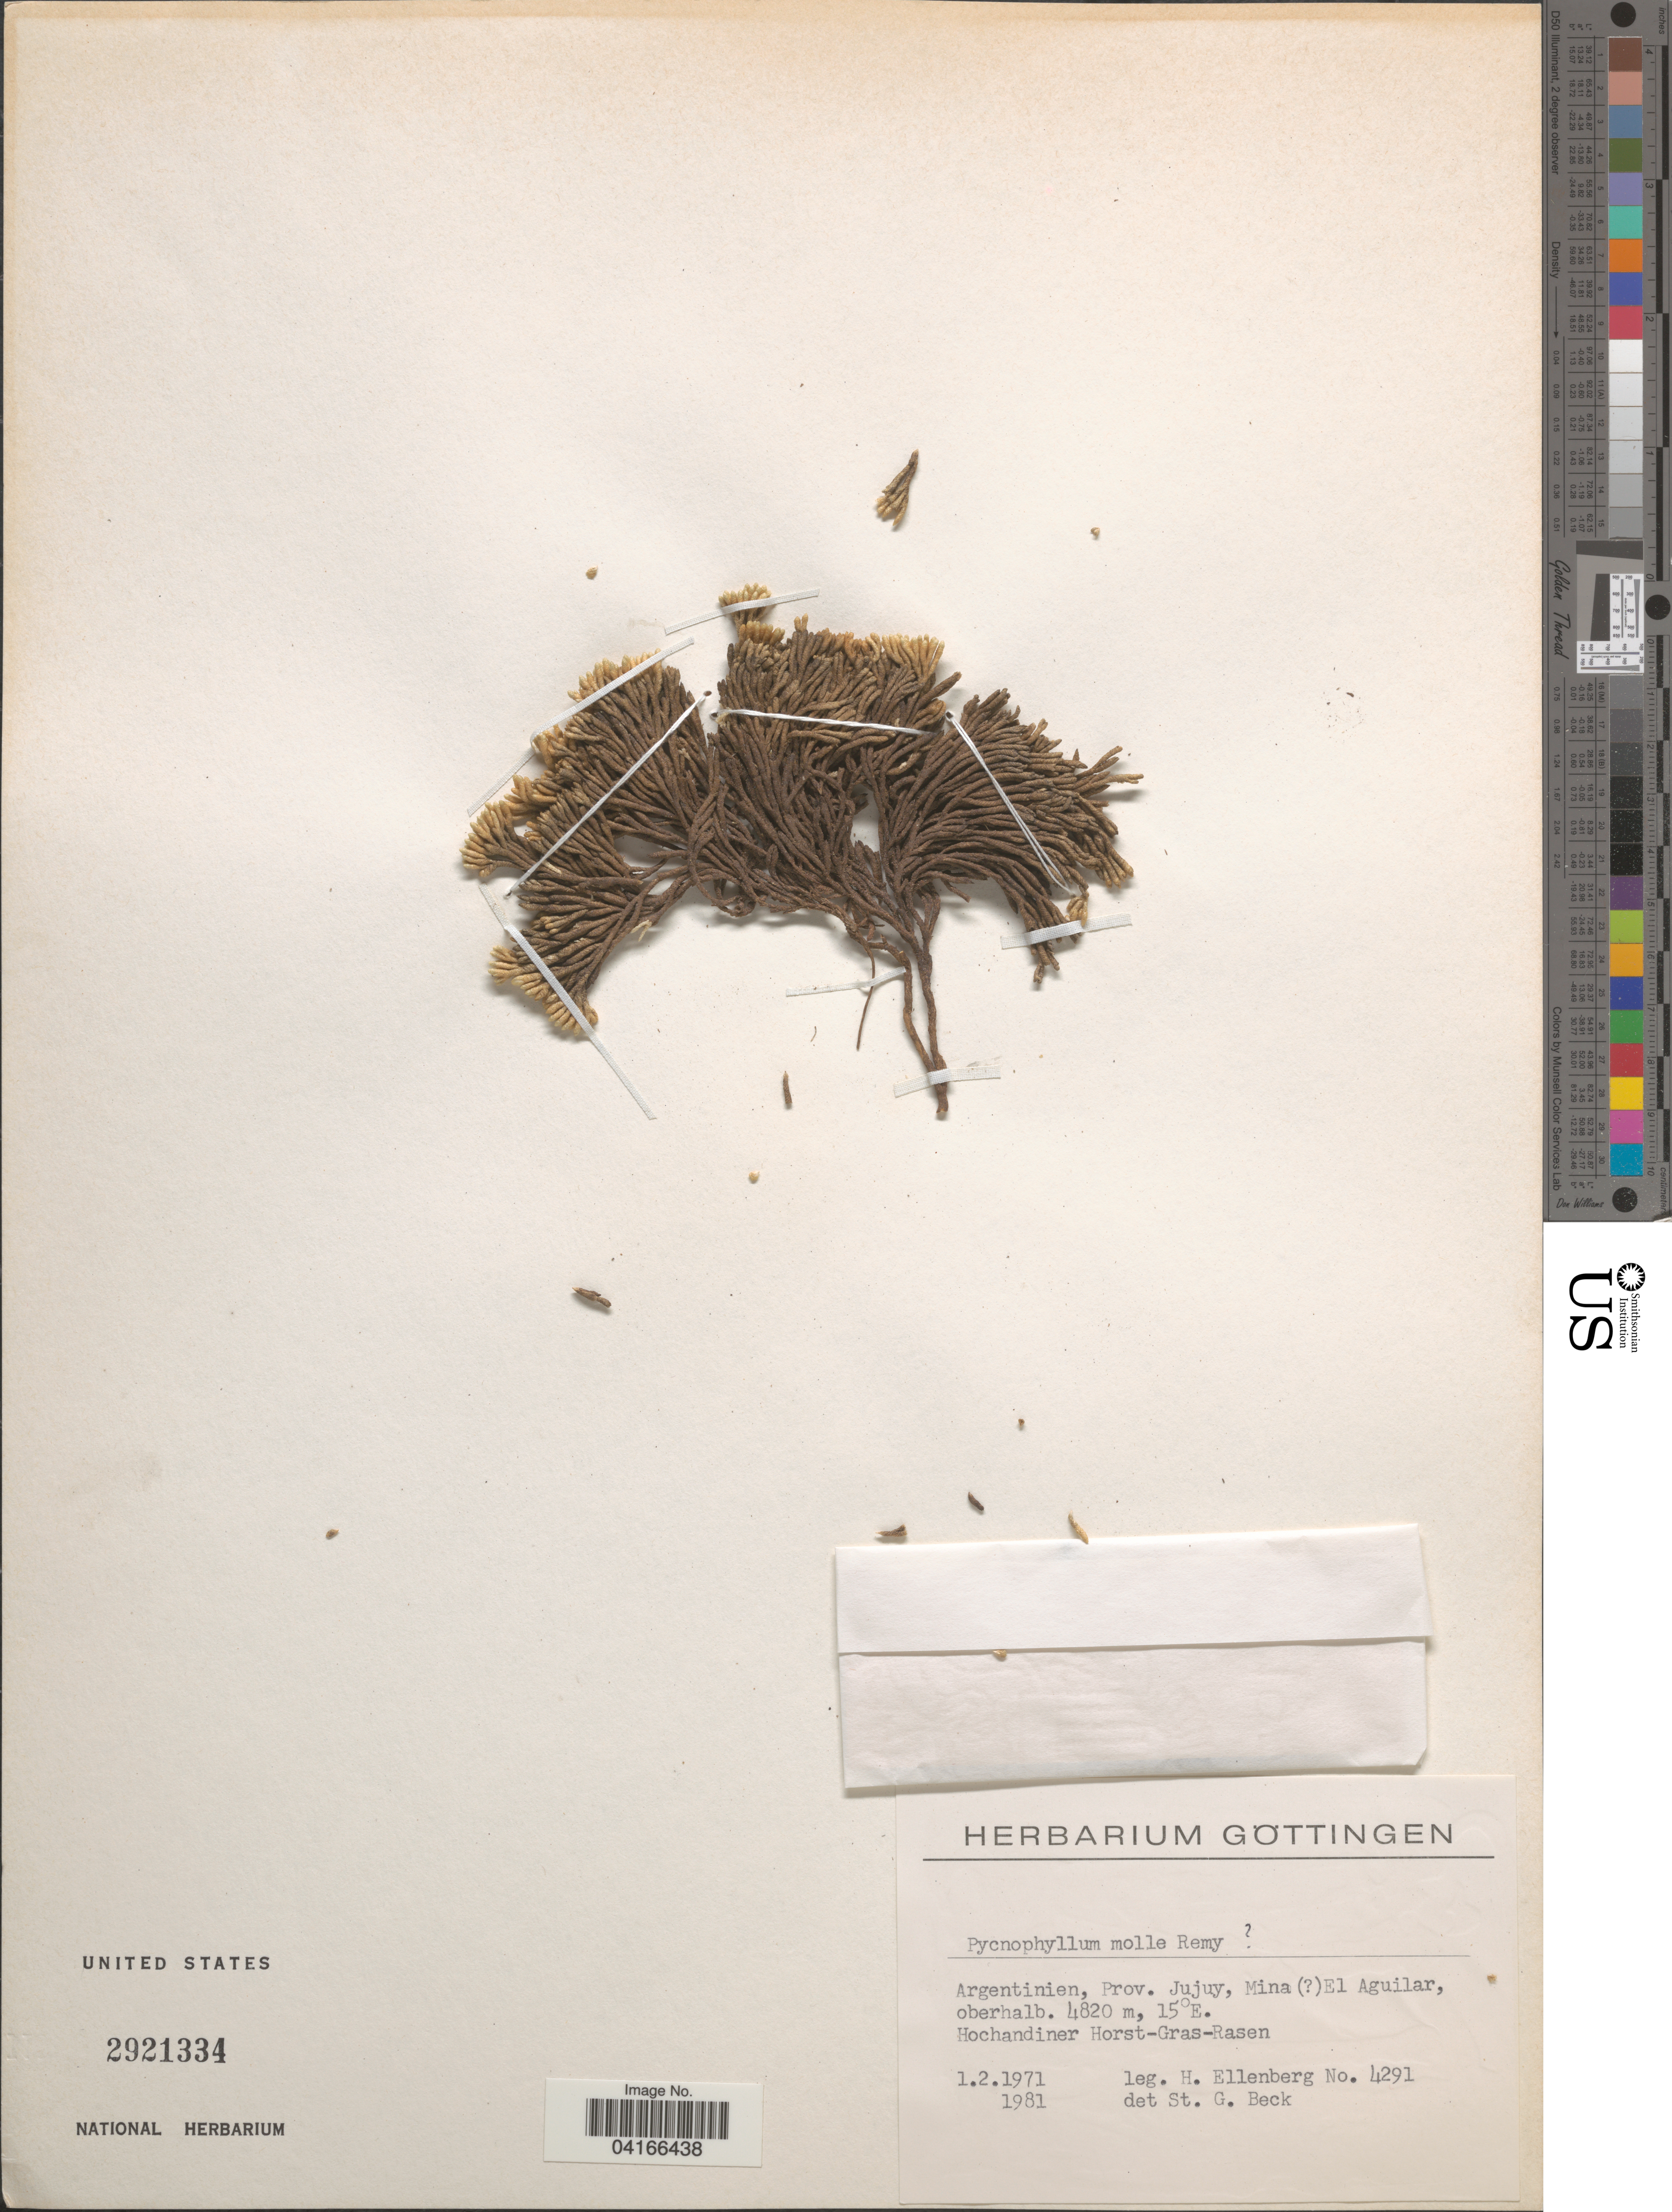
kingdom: Plantae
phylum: Tracheophyta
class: Magnoliopsida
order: Caryophyllales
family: Caryophyllaceae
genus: Pycnophyllum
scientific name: Pycnophyllum molle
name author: J. Rémy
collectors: H. Ellenberg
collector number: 4291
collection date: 1971-02-01/1981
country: Argentina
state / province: Jujuy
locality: Argentinien, Mina( [unsure placement])El Aguilar.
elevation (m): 4820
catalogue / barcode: US 2921334